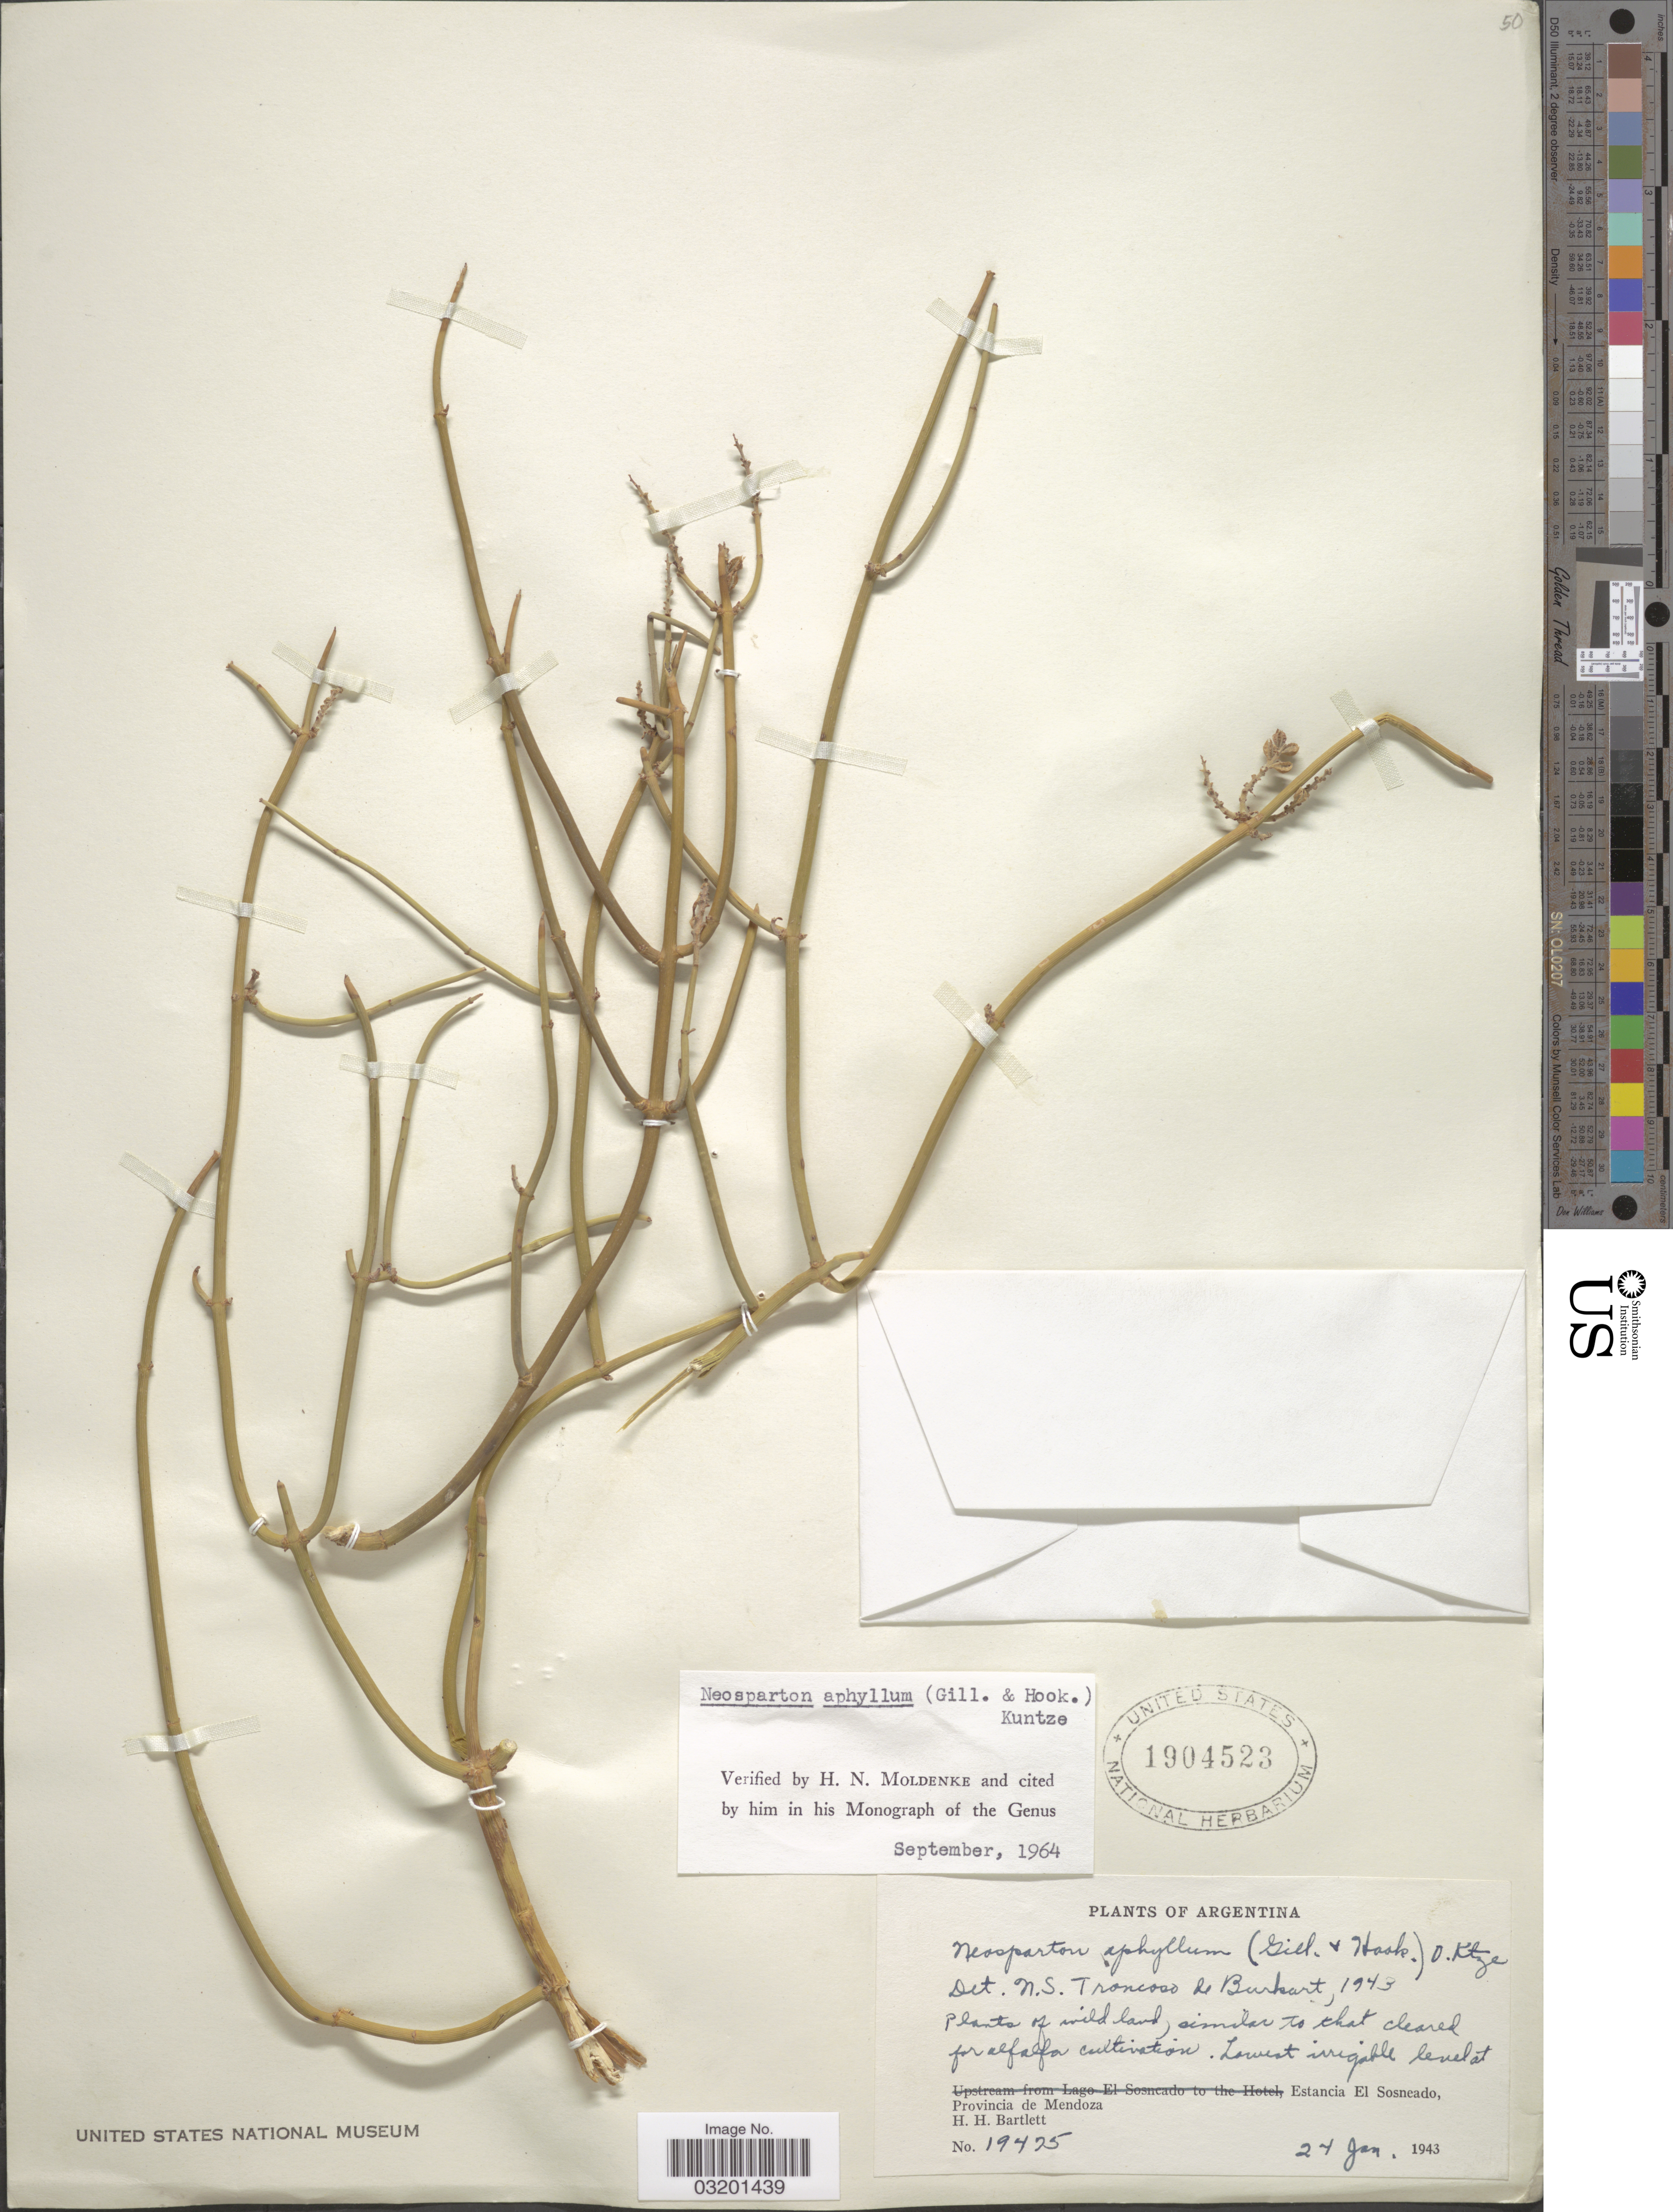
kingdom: Plantae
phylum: Tracheophyta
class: Magnoliopsida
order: Lamiales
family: Verbenaceae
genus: Neosparton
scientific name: Neosparton aphyllum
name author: (Gillies & Hook.) Kuntze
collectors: H. H. Bartlett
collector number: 19425*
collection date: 1943-01-27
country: Argentina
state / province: Mendoza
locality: Estancia El Sosneado, Provincia de Mendoza.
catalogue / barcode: US 1904523